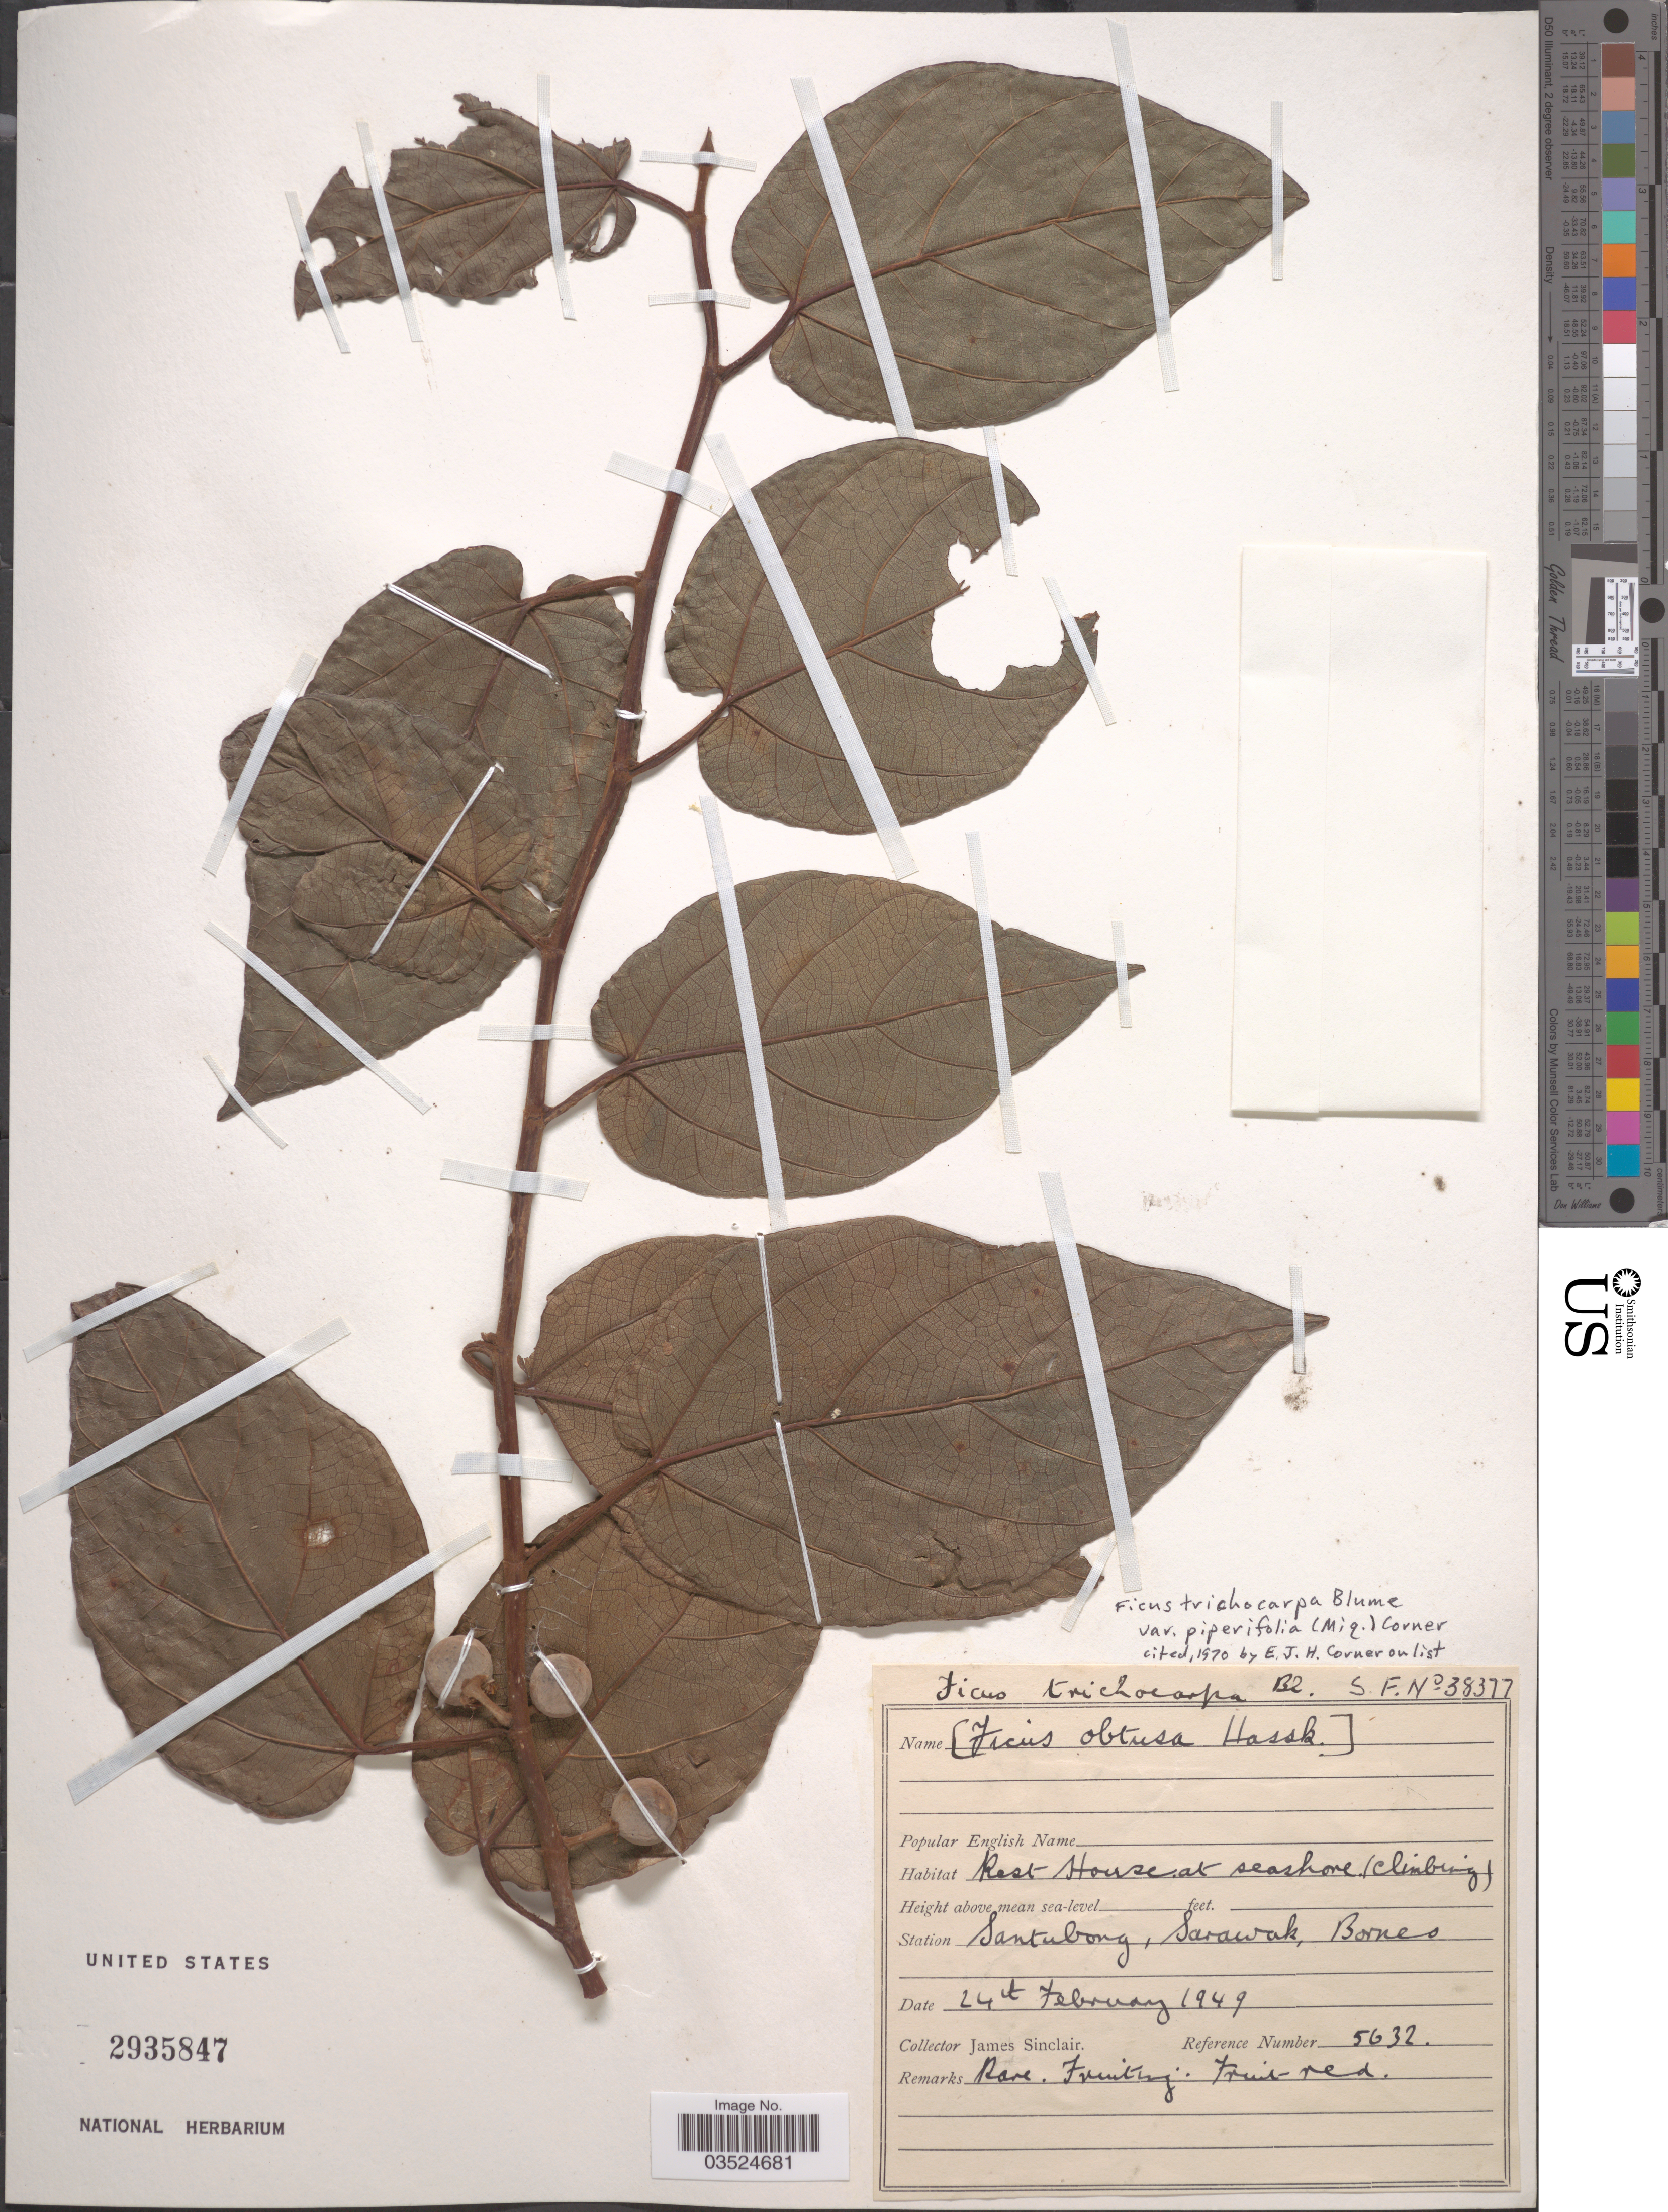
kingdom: Plantae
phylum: Tracheophyta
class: Magnoliopsida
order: Rosales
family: Moraceae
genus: Ficus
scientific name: Ficus trichocarpa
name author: Blume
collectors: J. Sinclair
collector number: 5632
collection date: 1949-02-24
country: Malaysia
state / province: Sarawak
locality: Station Santubong, Borneo.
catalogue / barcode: US 2935847